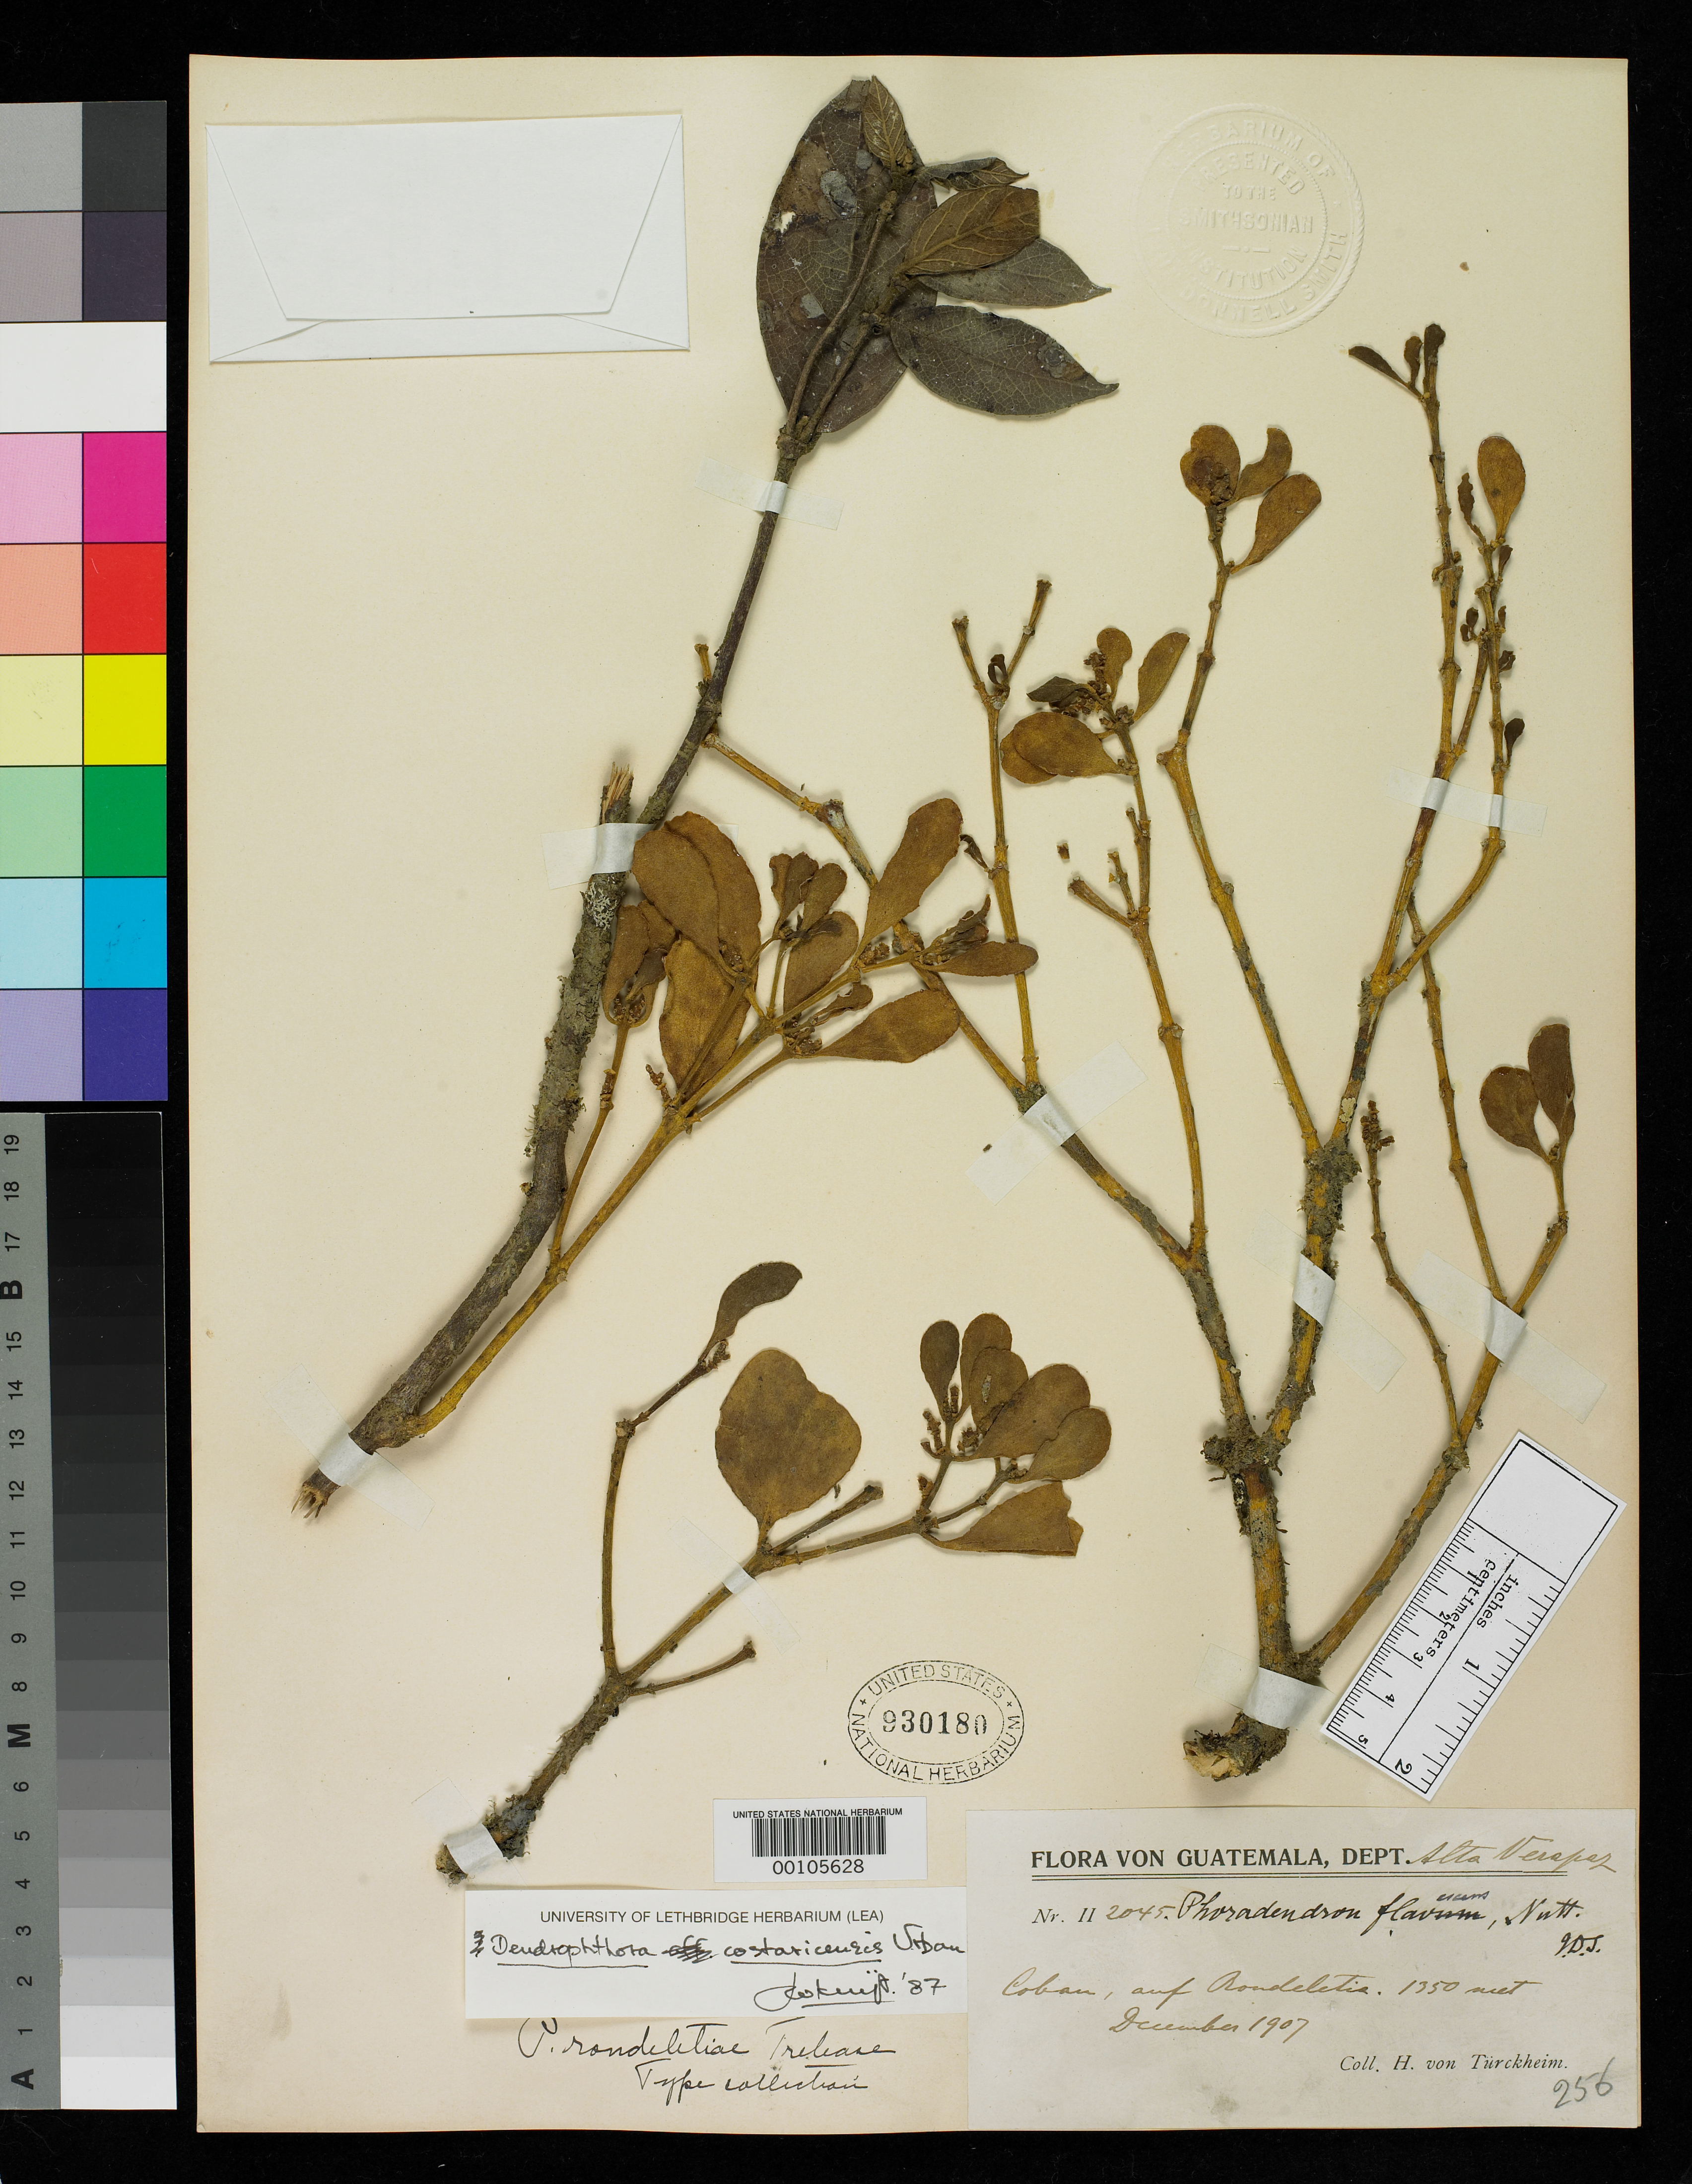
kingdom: Plantae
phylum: Tracheophyta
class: Magnoliopsida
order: Santalales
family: Viscaceae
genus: Phoradendron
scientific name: Phoradendron rondeletiae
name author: Trel.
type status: Isotype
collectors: H. von Türckheim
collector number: II 2045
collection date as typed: Dec 1907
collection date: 1907-12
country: Guatemala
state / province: Alta Verapaz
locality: Cobán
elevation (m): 1350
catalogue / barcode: US 930180